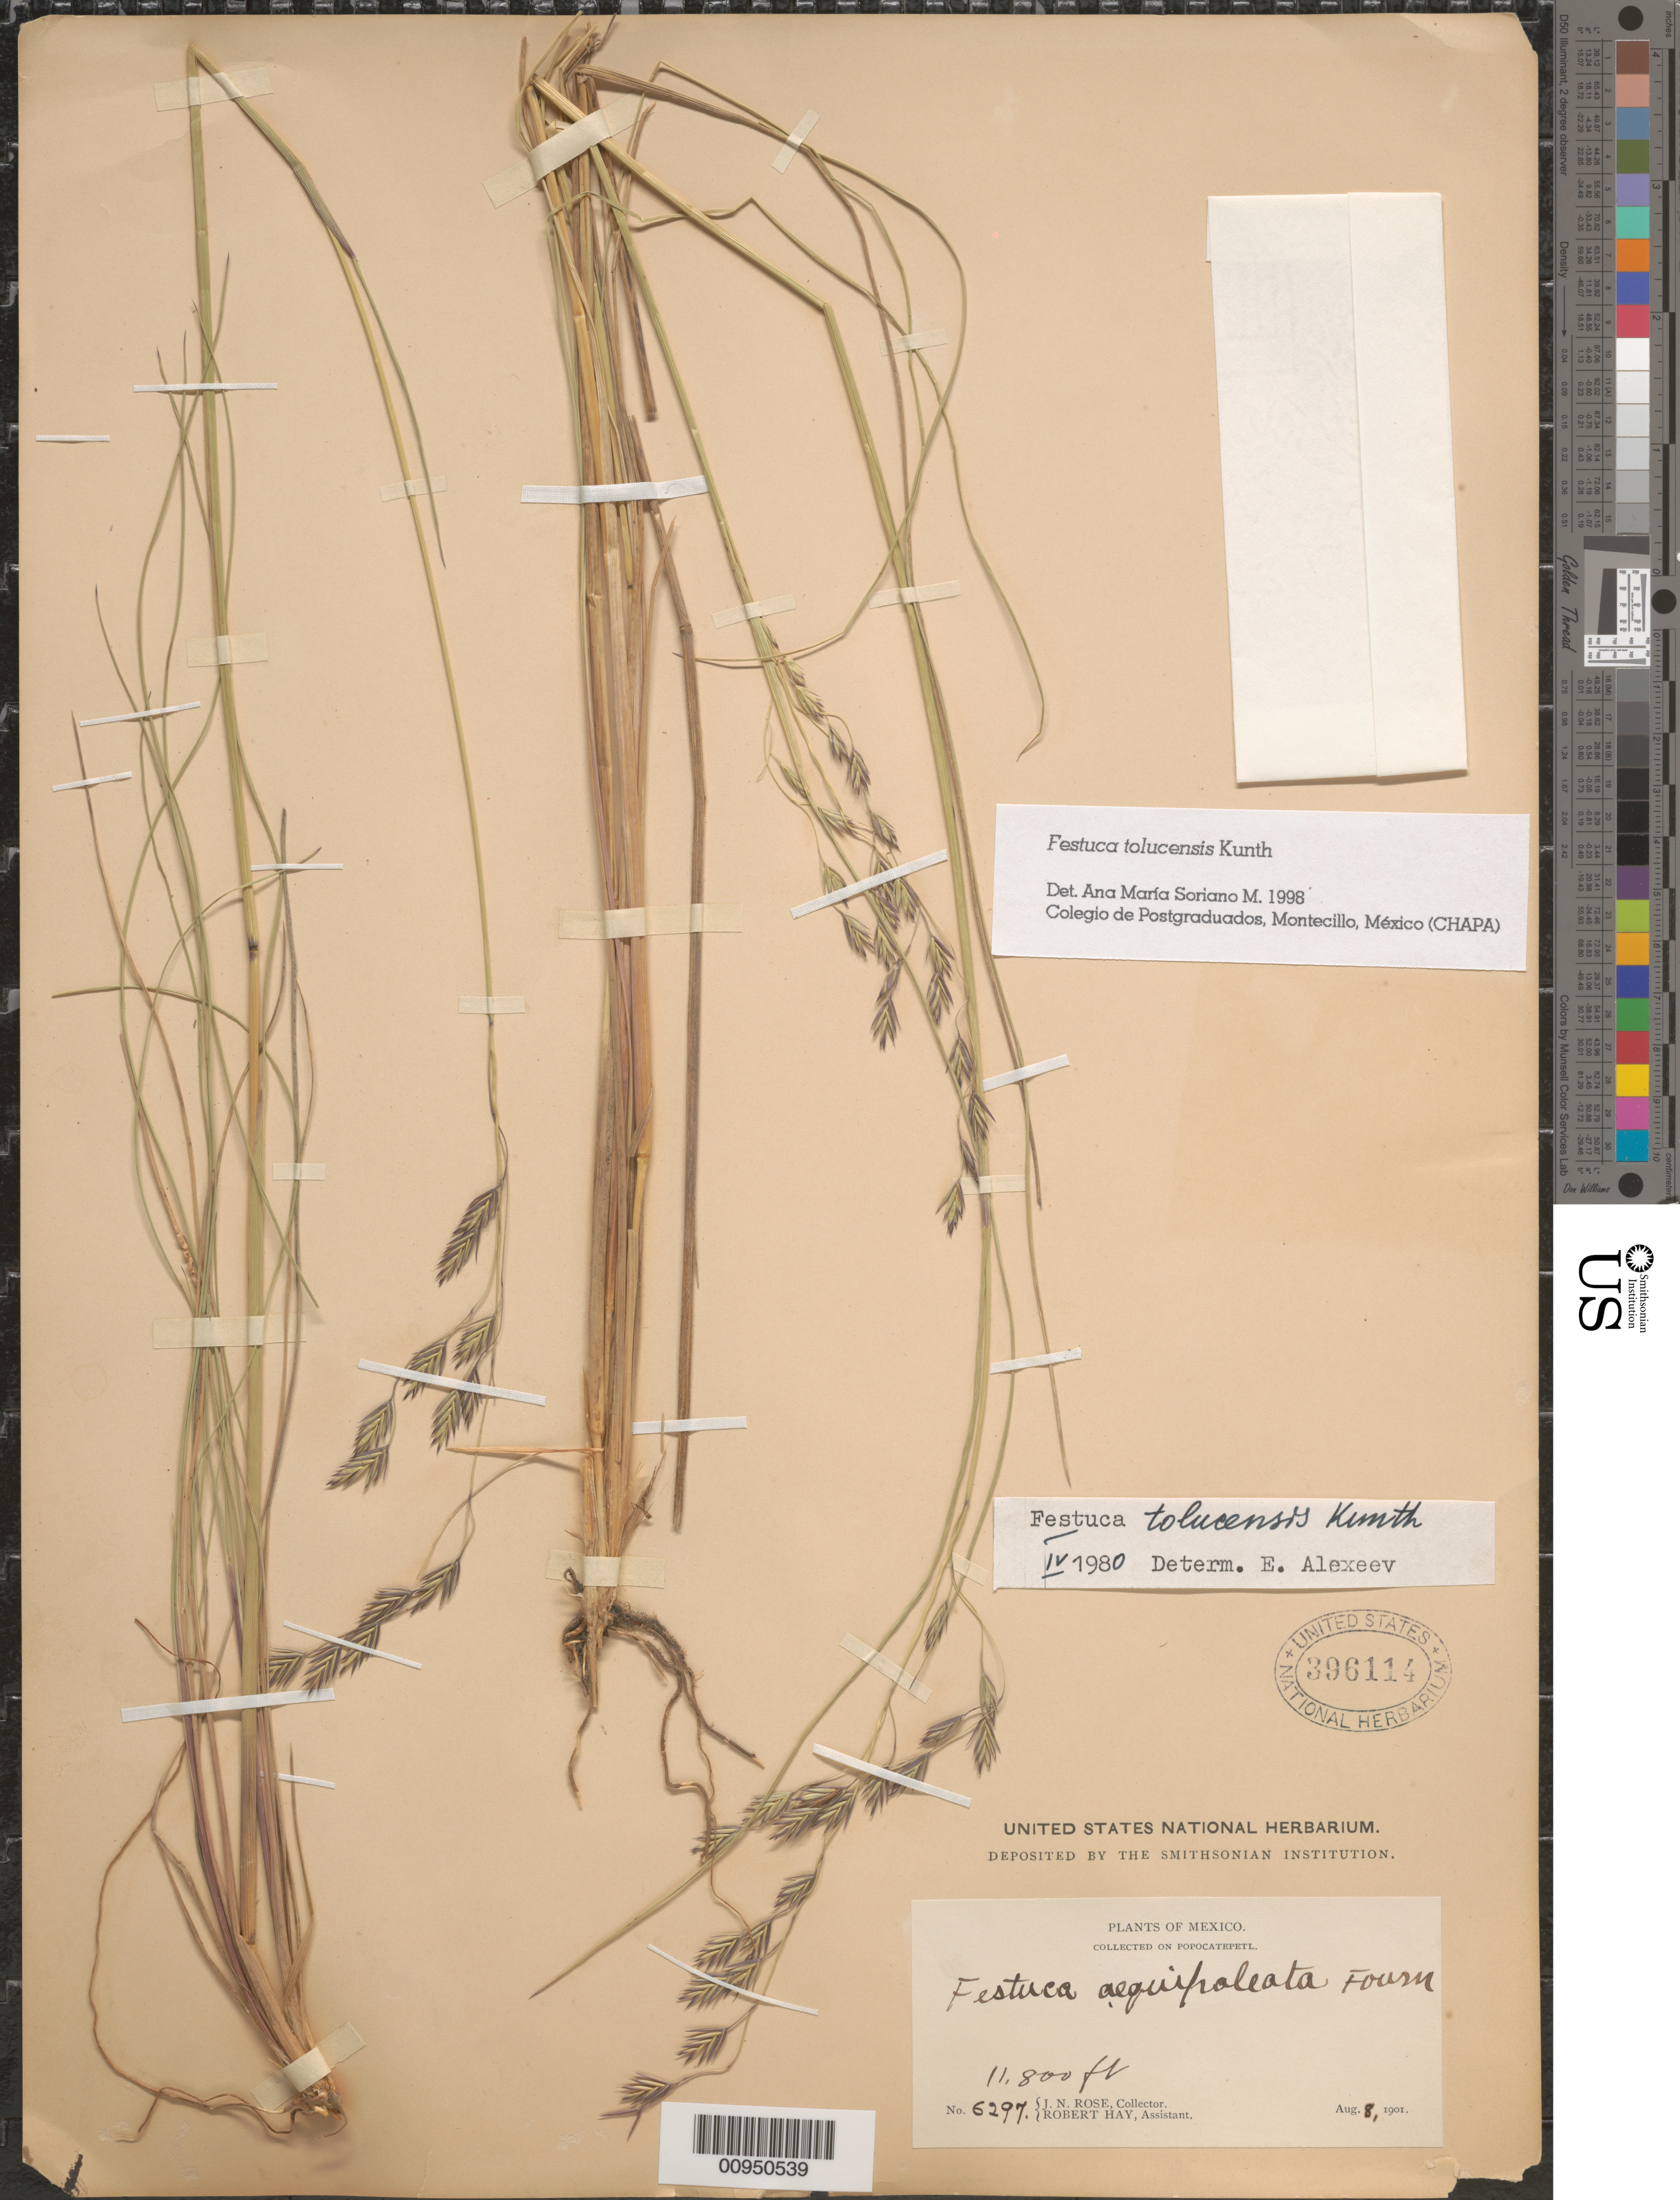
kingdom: Plantae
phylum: Tracheophyta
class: Liliopsida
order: Poales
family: Poaceae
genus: Festuca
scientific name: Festuca tolucensis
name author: Kunth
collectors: J. N. Rose & R. H. Hay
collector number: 6297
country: Mexico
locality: Popocatepetl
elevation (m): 3597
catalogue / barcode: US 396114